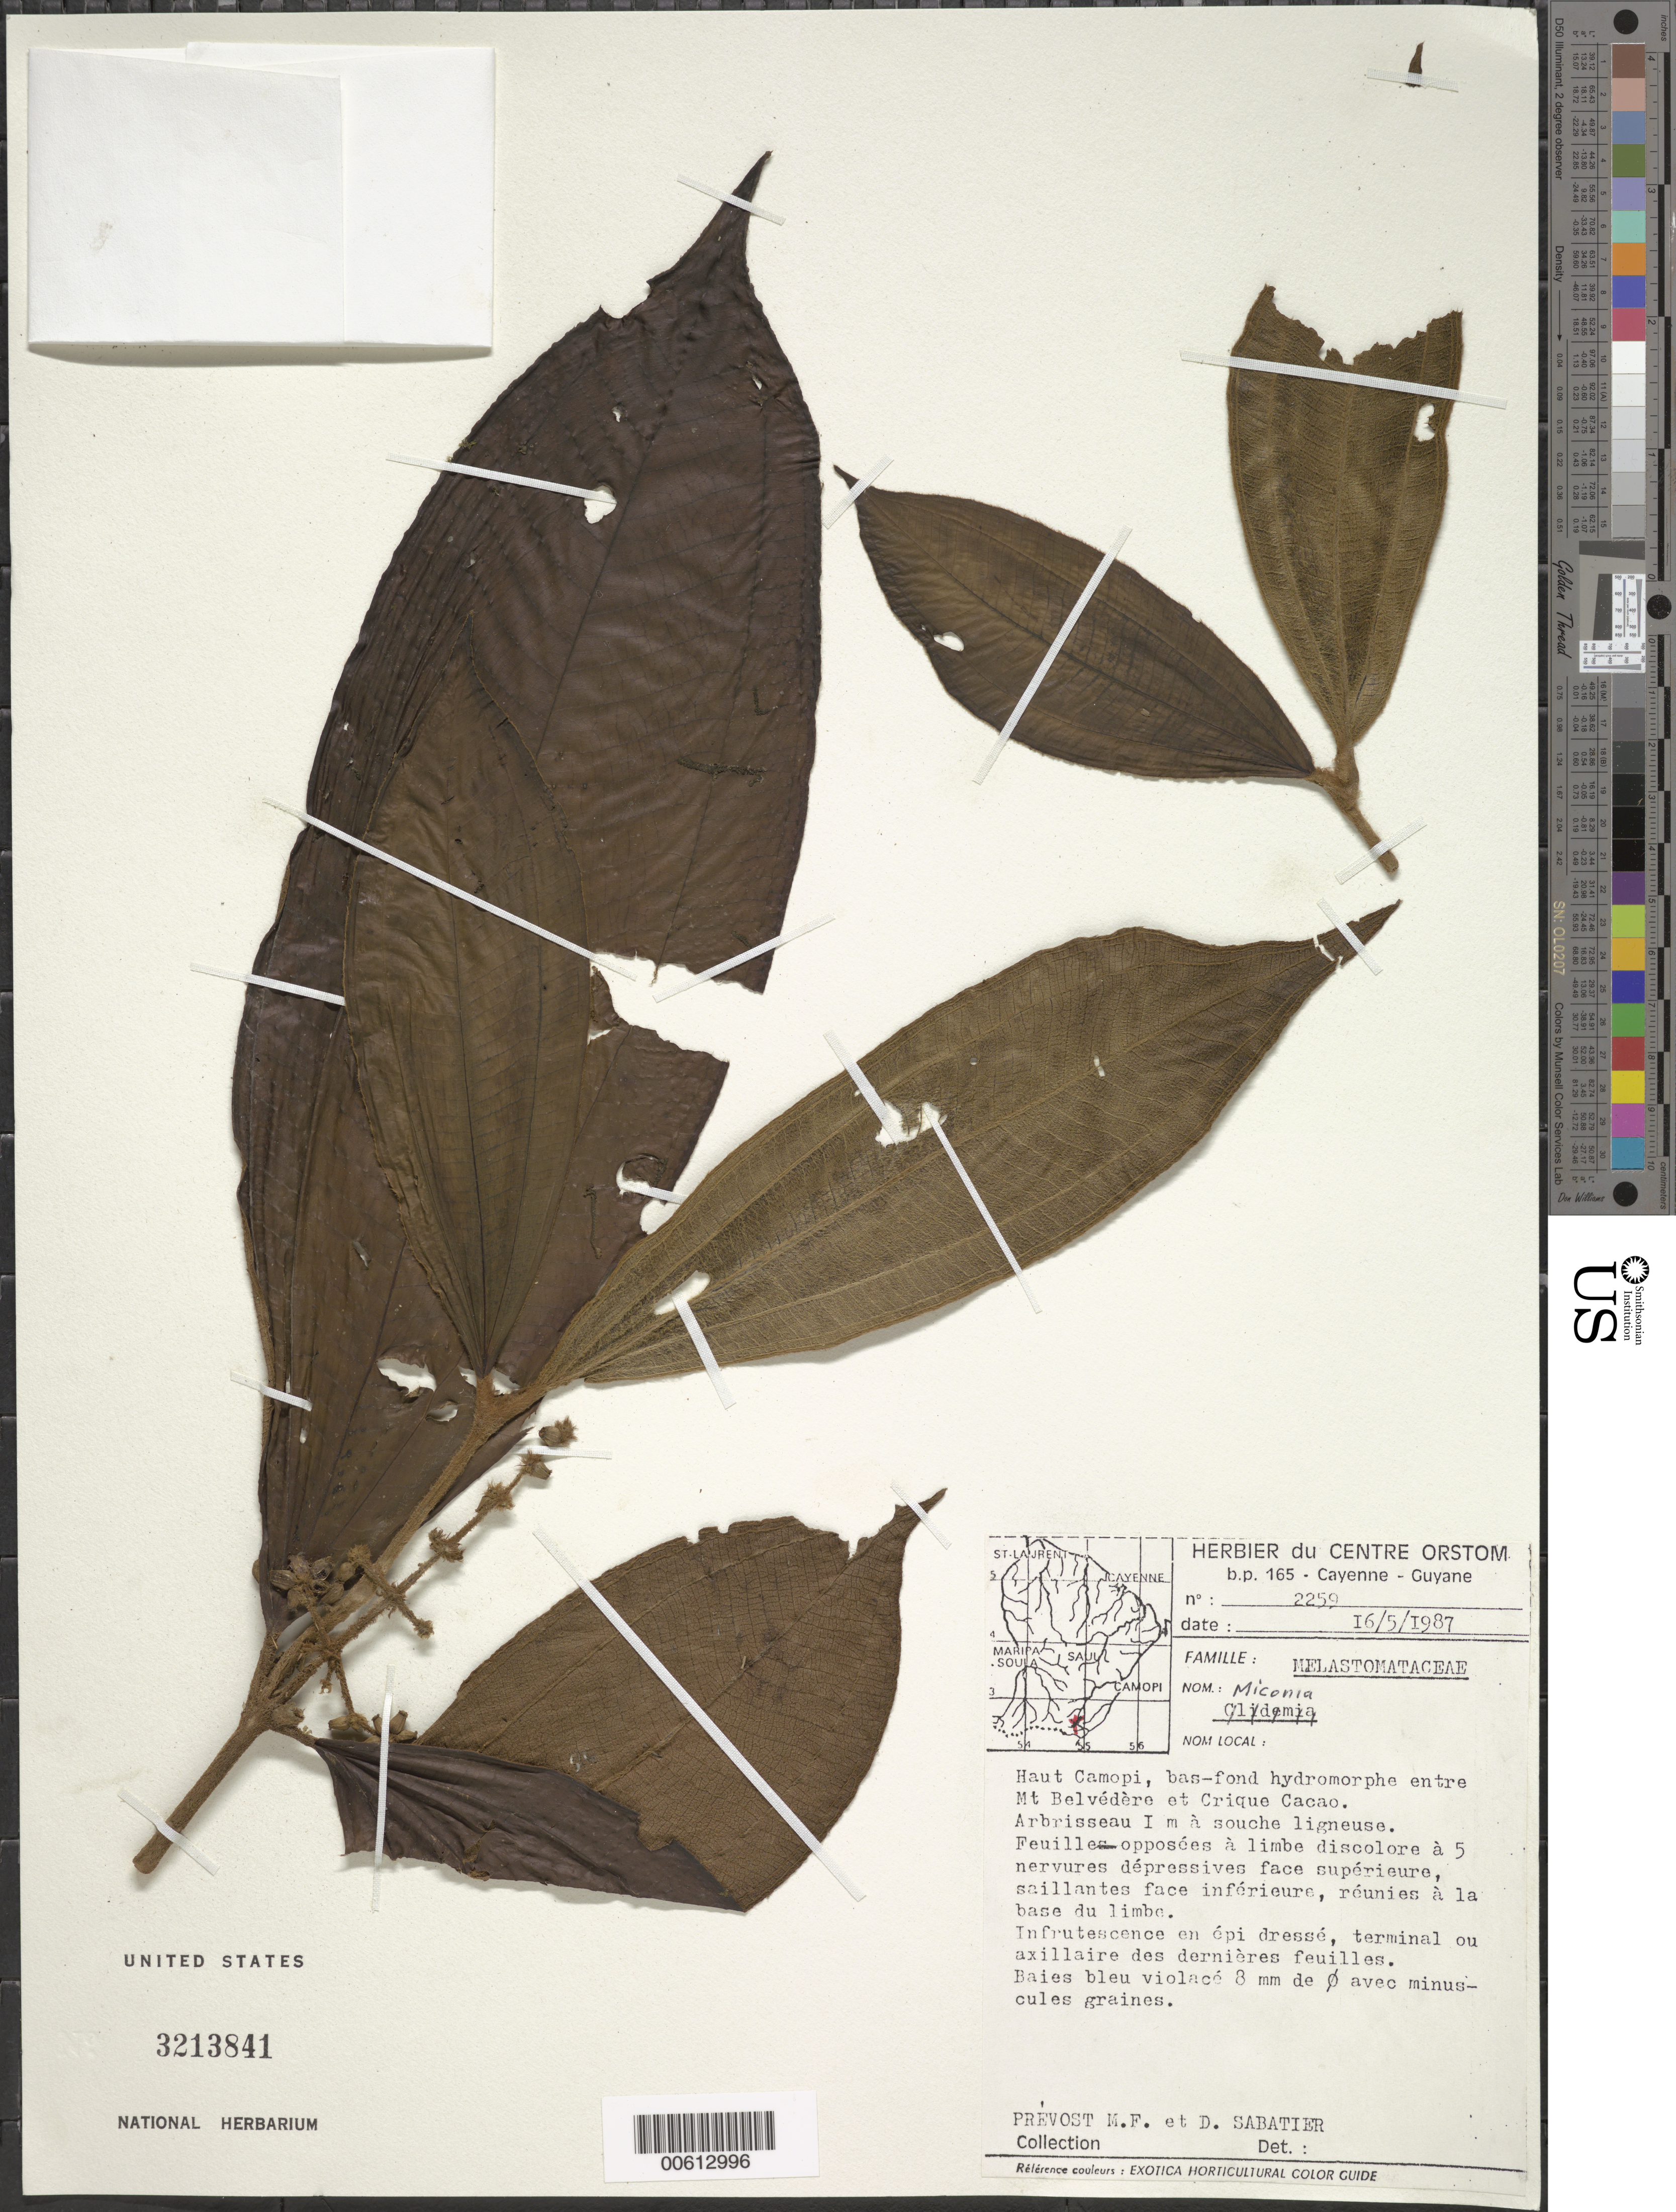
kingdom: Plantae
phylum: Tracheophyta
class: Magnoliopsida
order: Myrtales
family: Melastomataceae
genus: Miconia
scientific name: Miconia sp.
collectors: M.-F. Prévost & D. Sabatier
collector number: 2259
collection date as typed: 16-May-87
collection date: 1987-05-16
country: French Guiana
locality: Haut Camopi, betw. Mt. Belvédère & Crique Cacao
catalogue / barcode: US 3213841